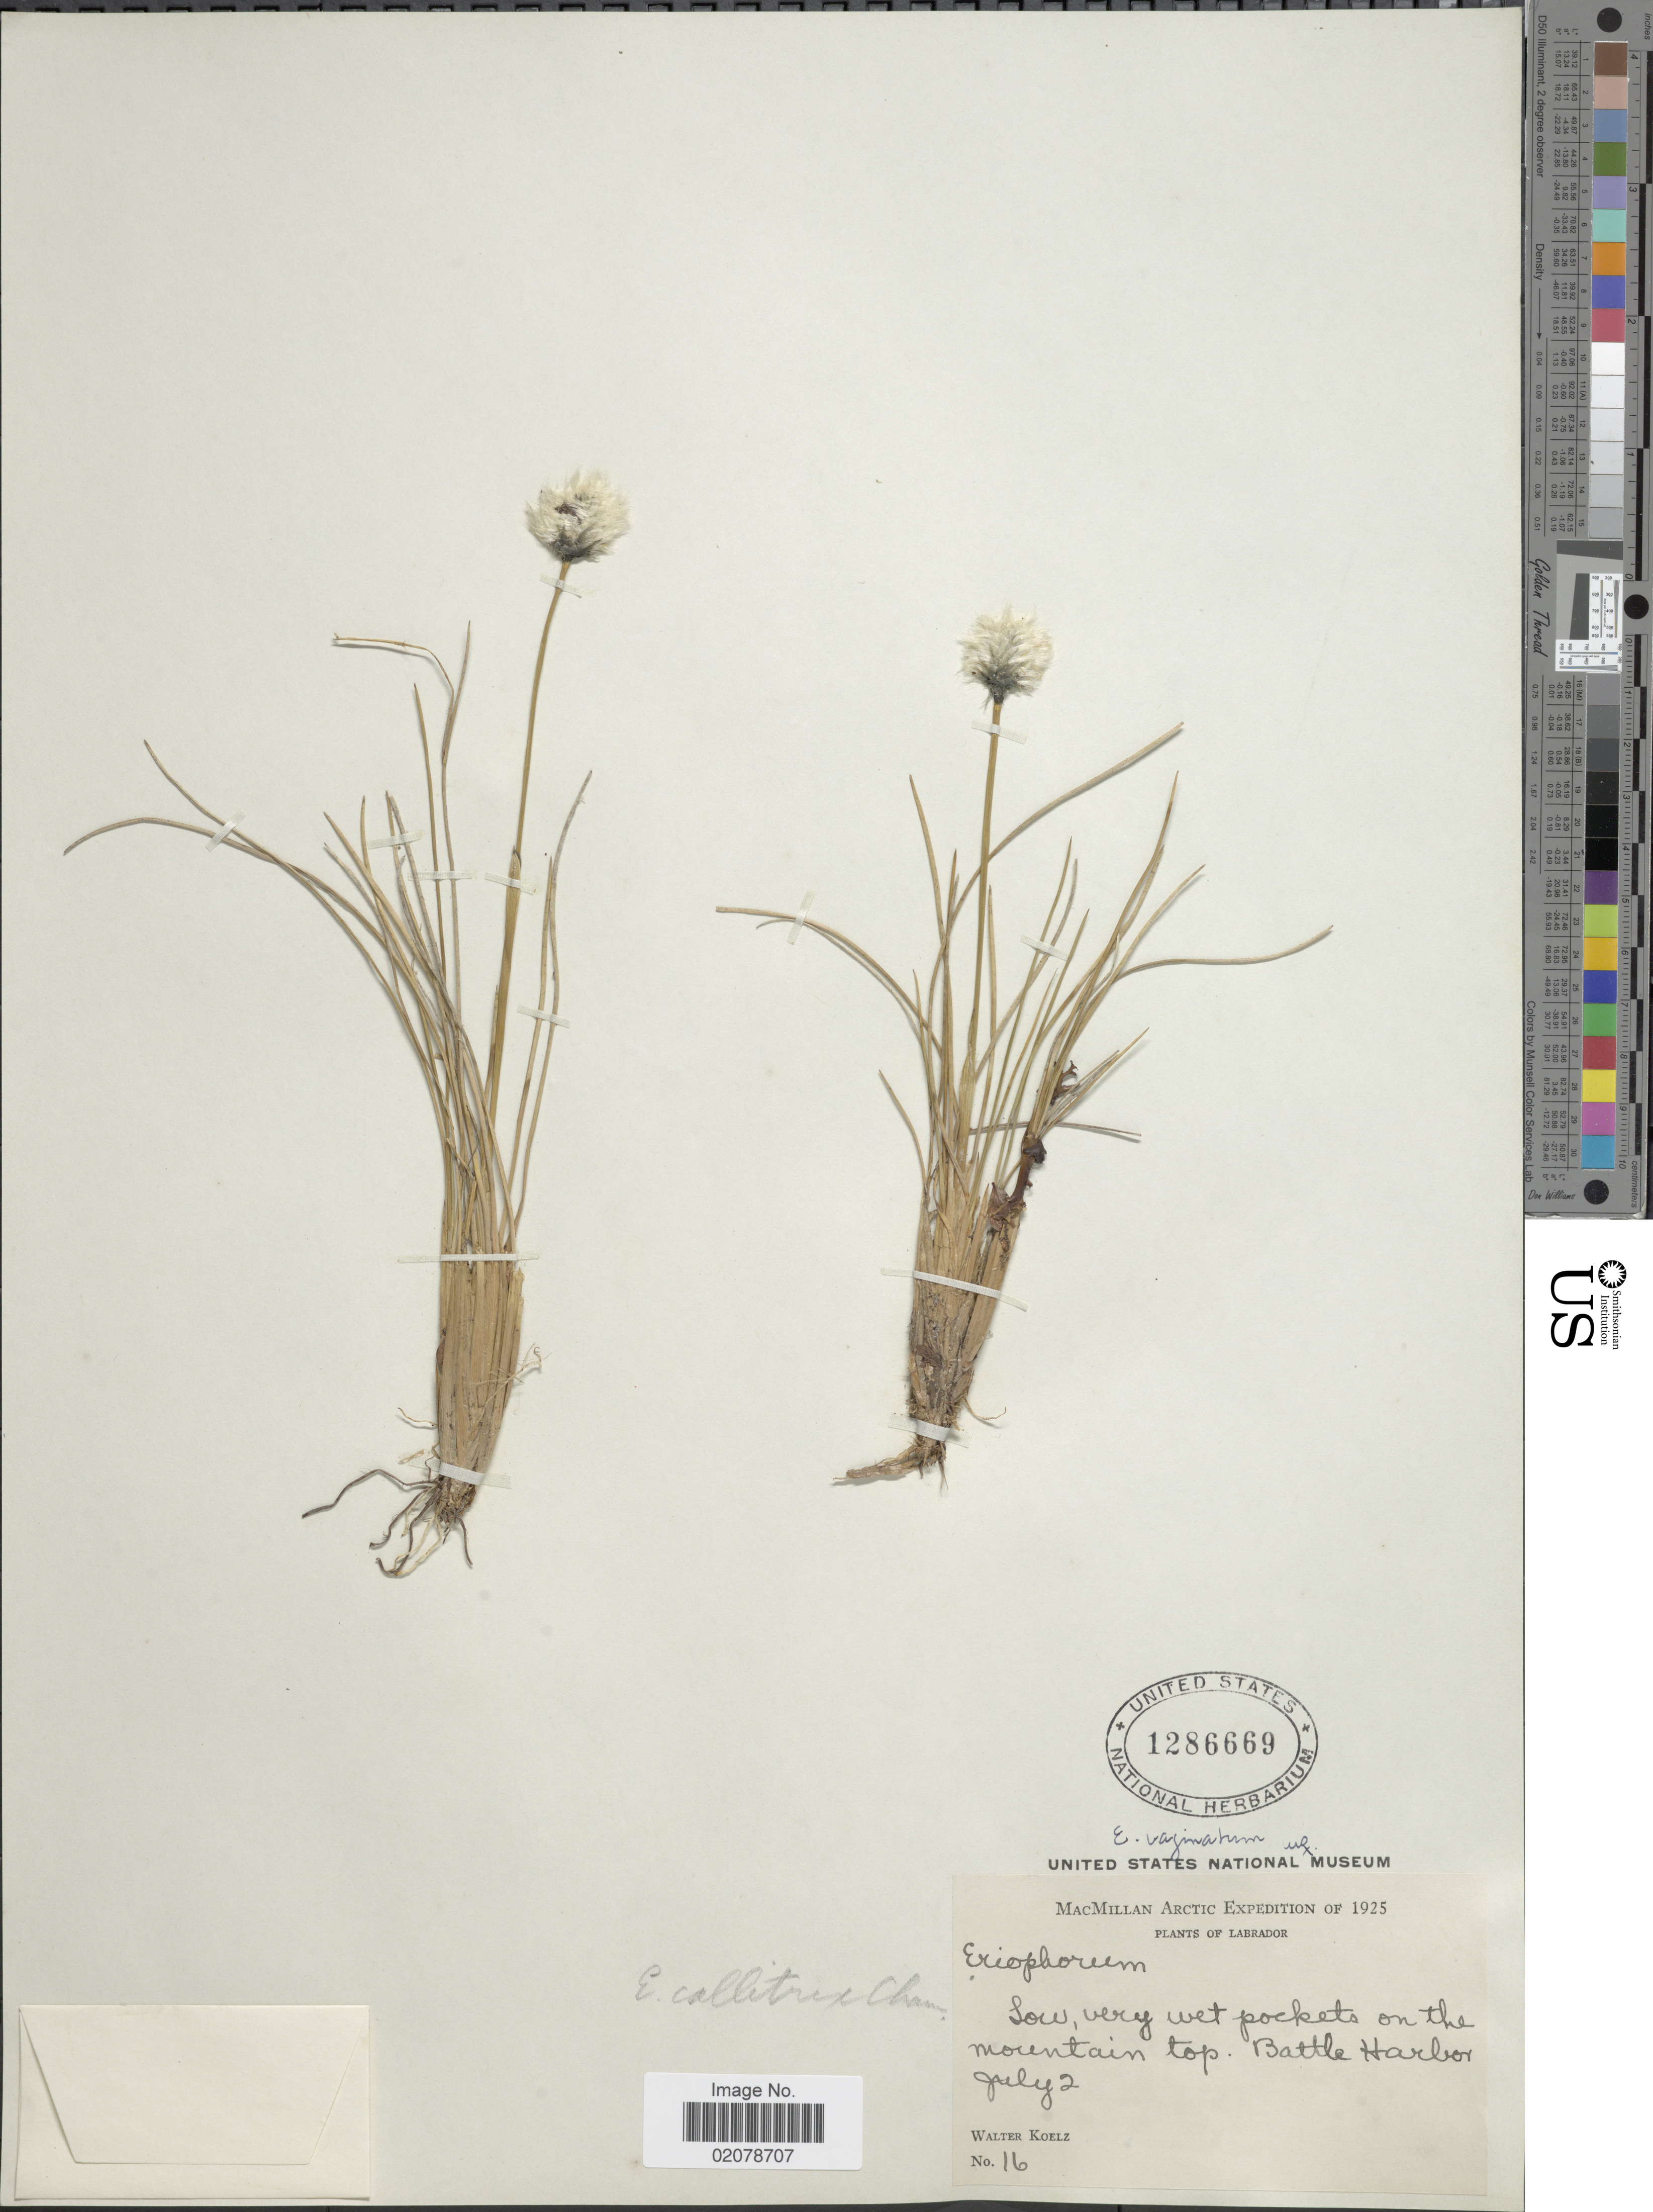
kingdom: Plantae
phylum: Tracheophyta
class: Liliopsida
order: Poales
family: Cyperaceae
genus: Eriophorum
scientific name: Eriophorum vaginatum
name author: L.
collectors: W. N. Koelz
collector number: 16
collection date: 1925-07-02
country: Canada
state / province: Newfoundland and Labrador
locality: Labrador. on the mountain top. Battle Harbor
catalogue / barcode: US 1286669